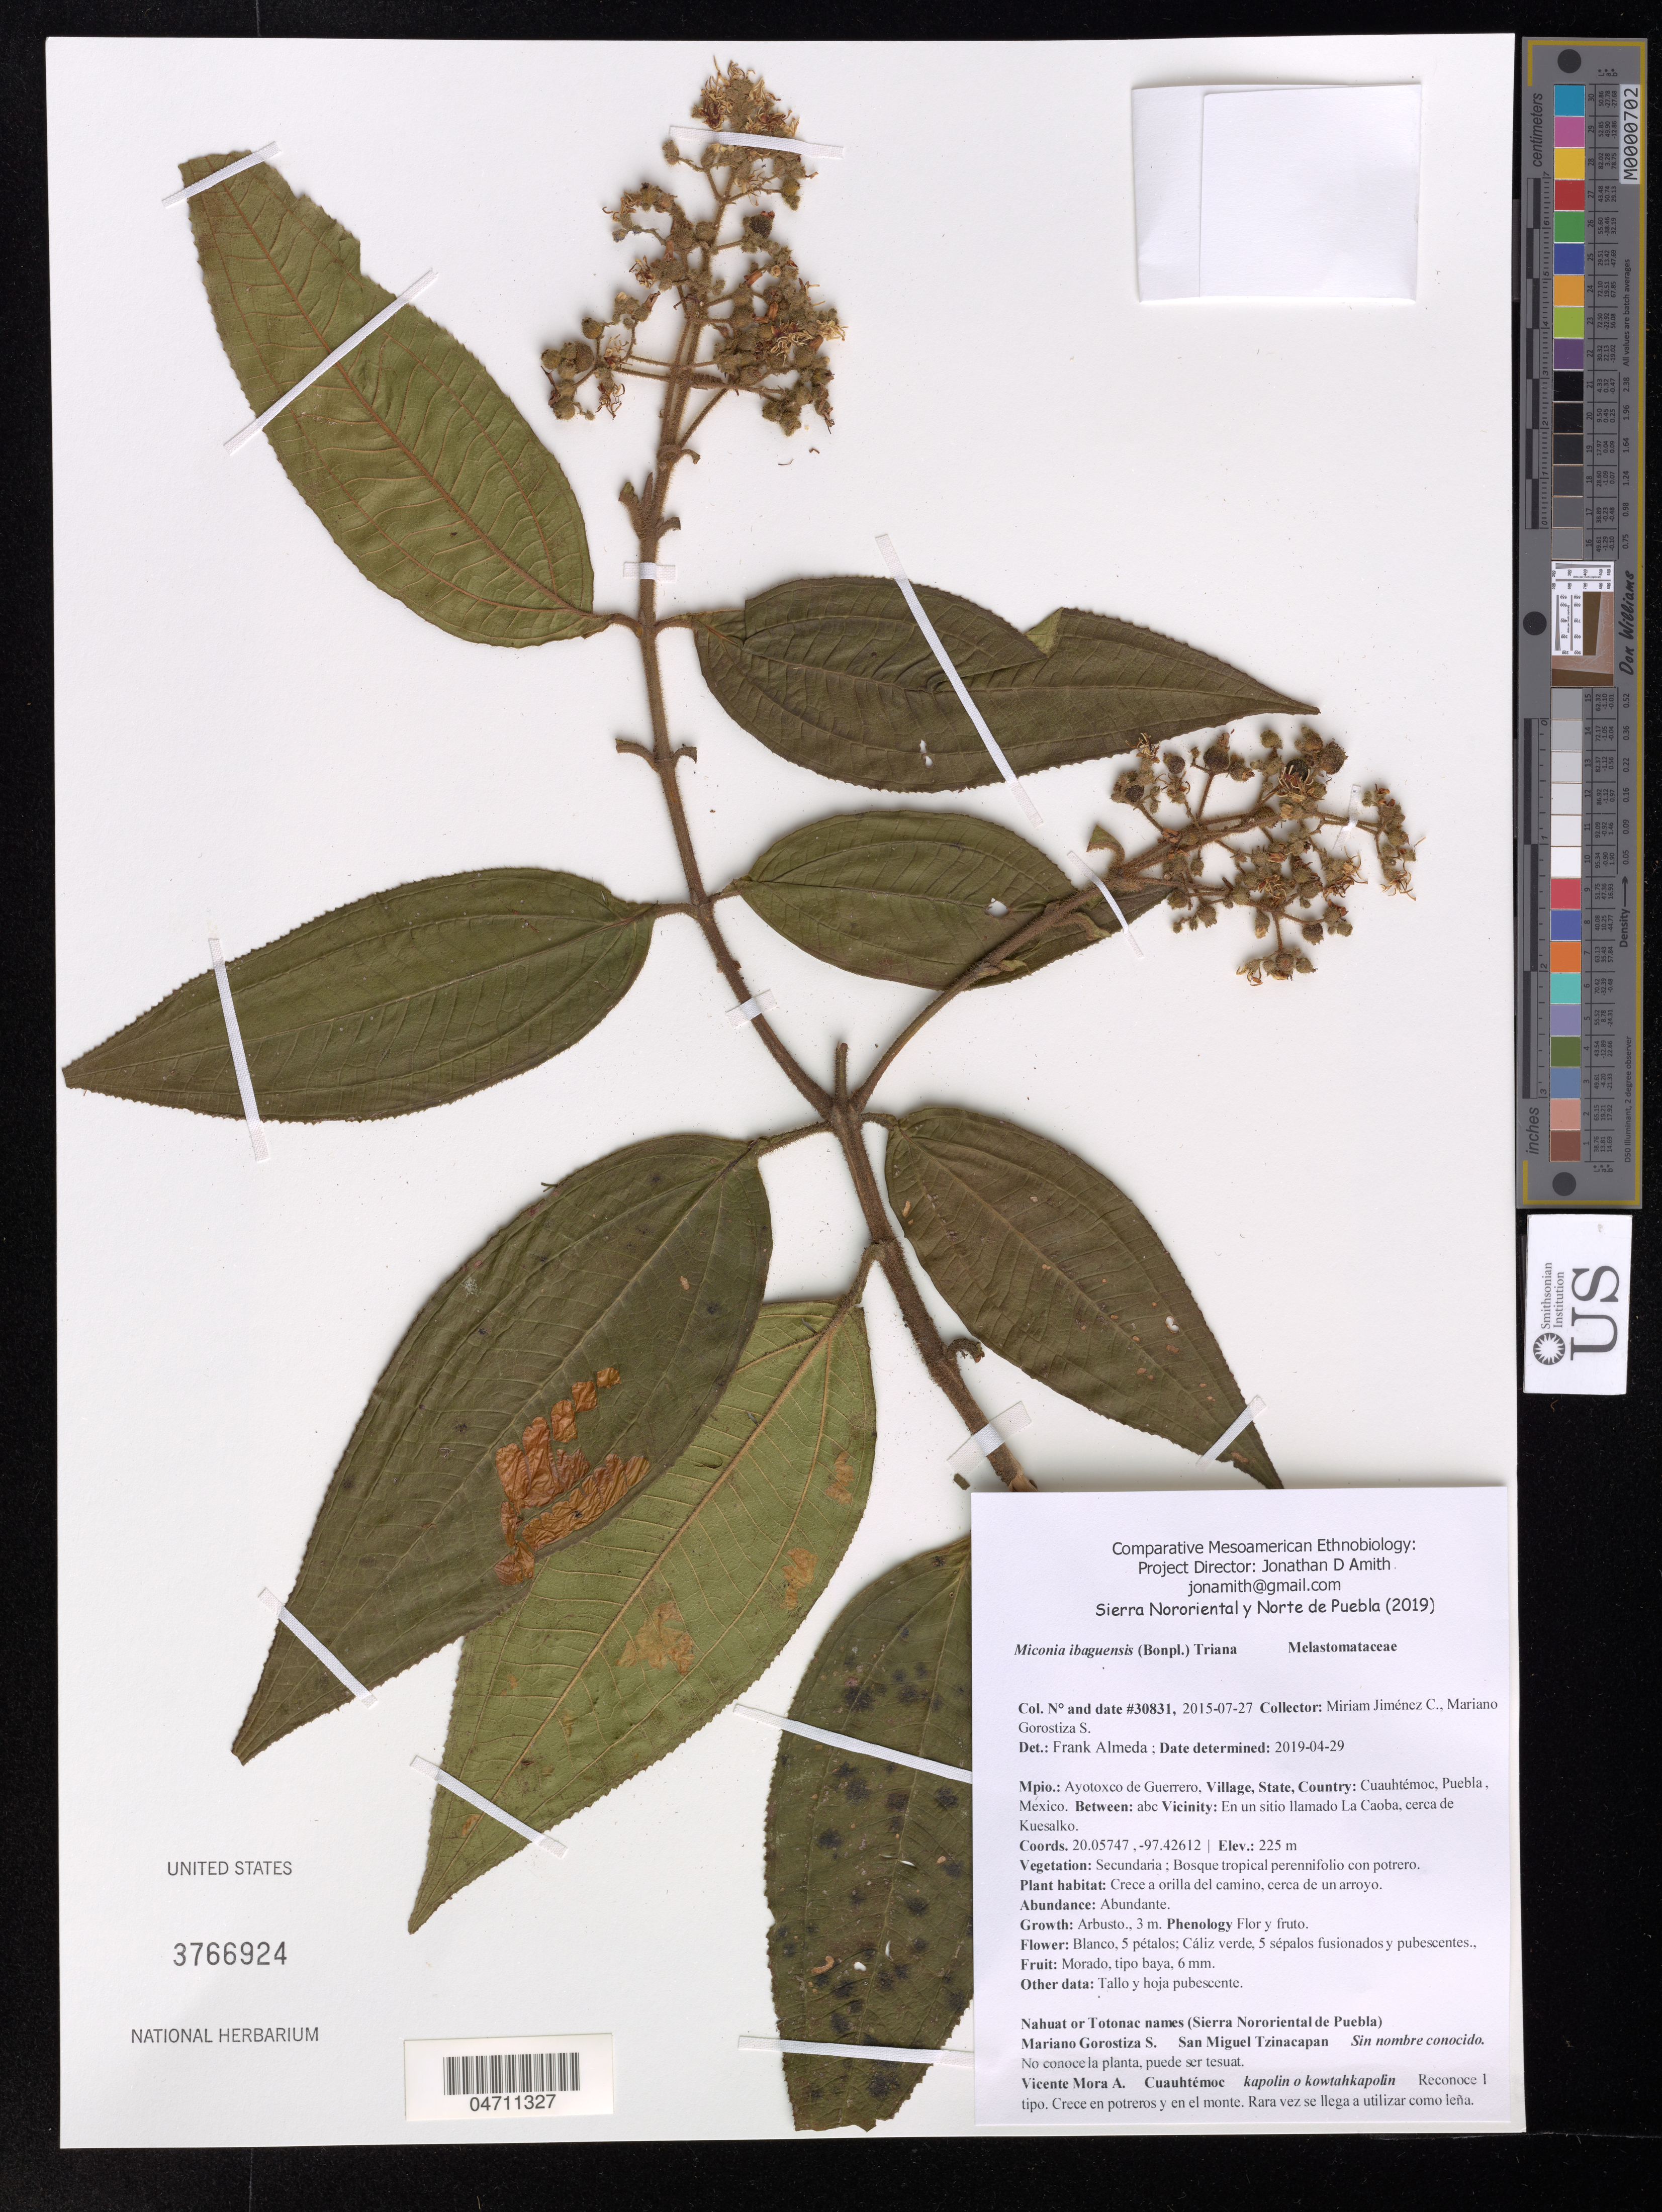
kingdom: Plantae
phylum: Tracheophyta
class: Magnoliopsida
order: Myrtales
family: Melastomataceae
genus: Miconia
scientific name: Miconia ibaguensis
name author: (Bonpl.) Triana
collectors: M. Jiménez Chimil & M. Salazar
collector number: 30831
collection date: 2015-07-27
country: Mexico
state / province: Guerrero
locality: Ayotoxco, Cuauhtémoc. En un sitio llamado La Caoba, cerca de Kuesalko.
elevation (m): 225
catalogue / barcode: US 3766924